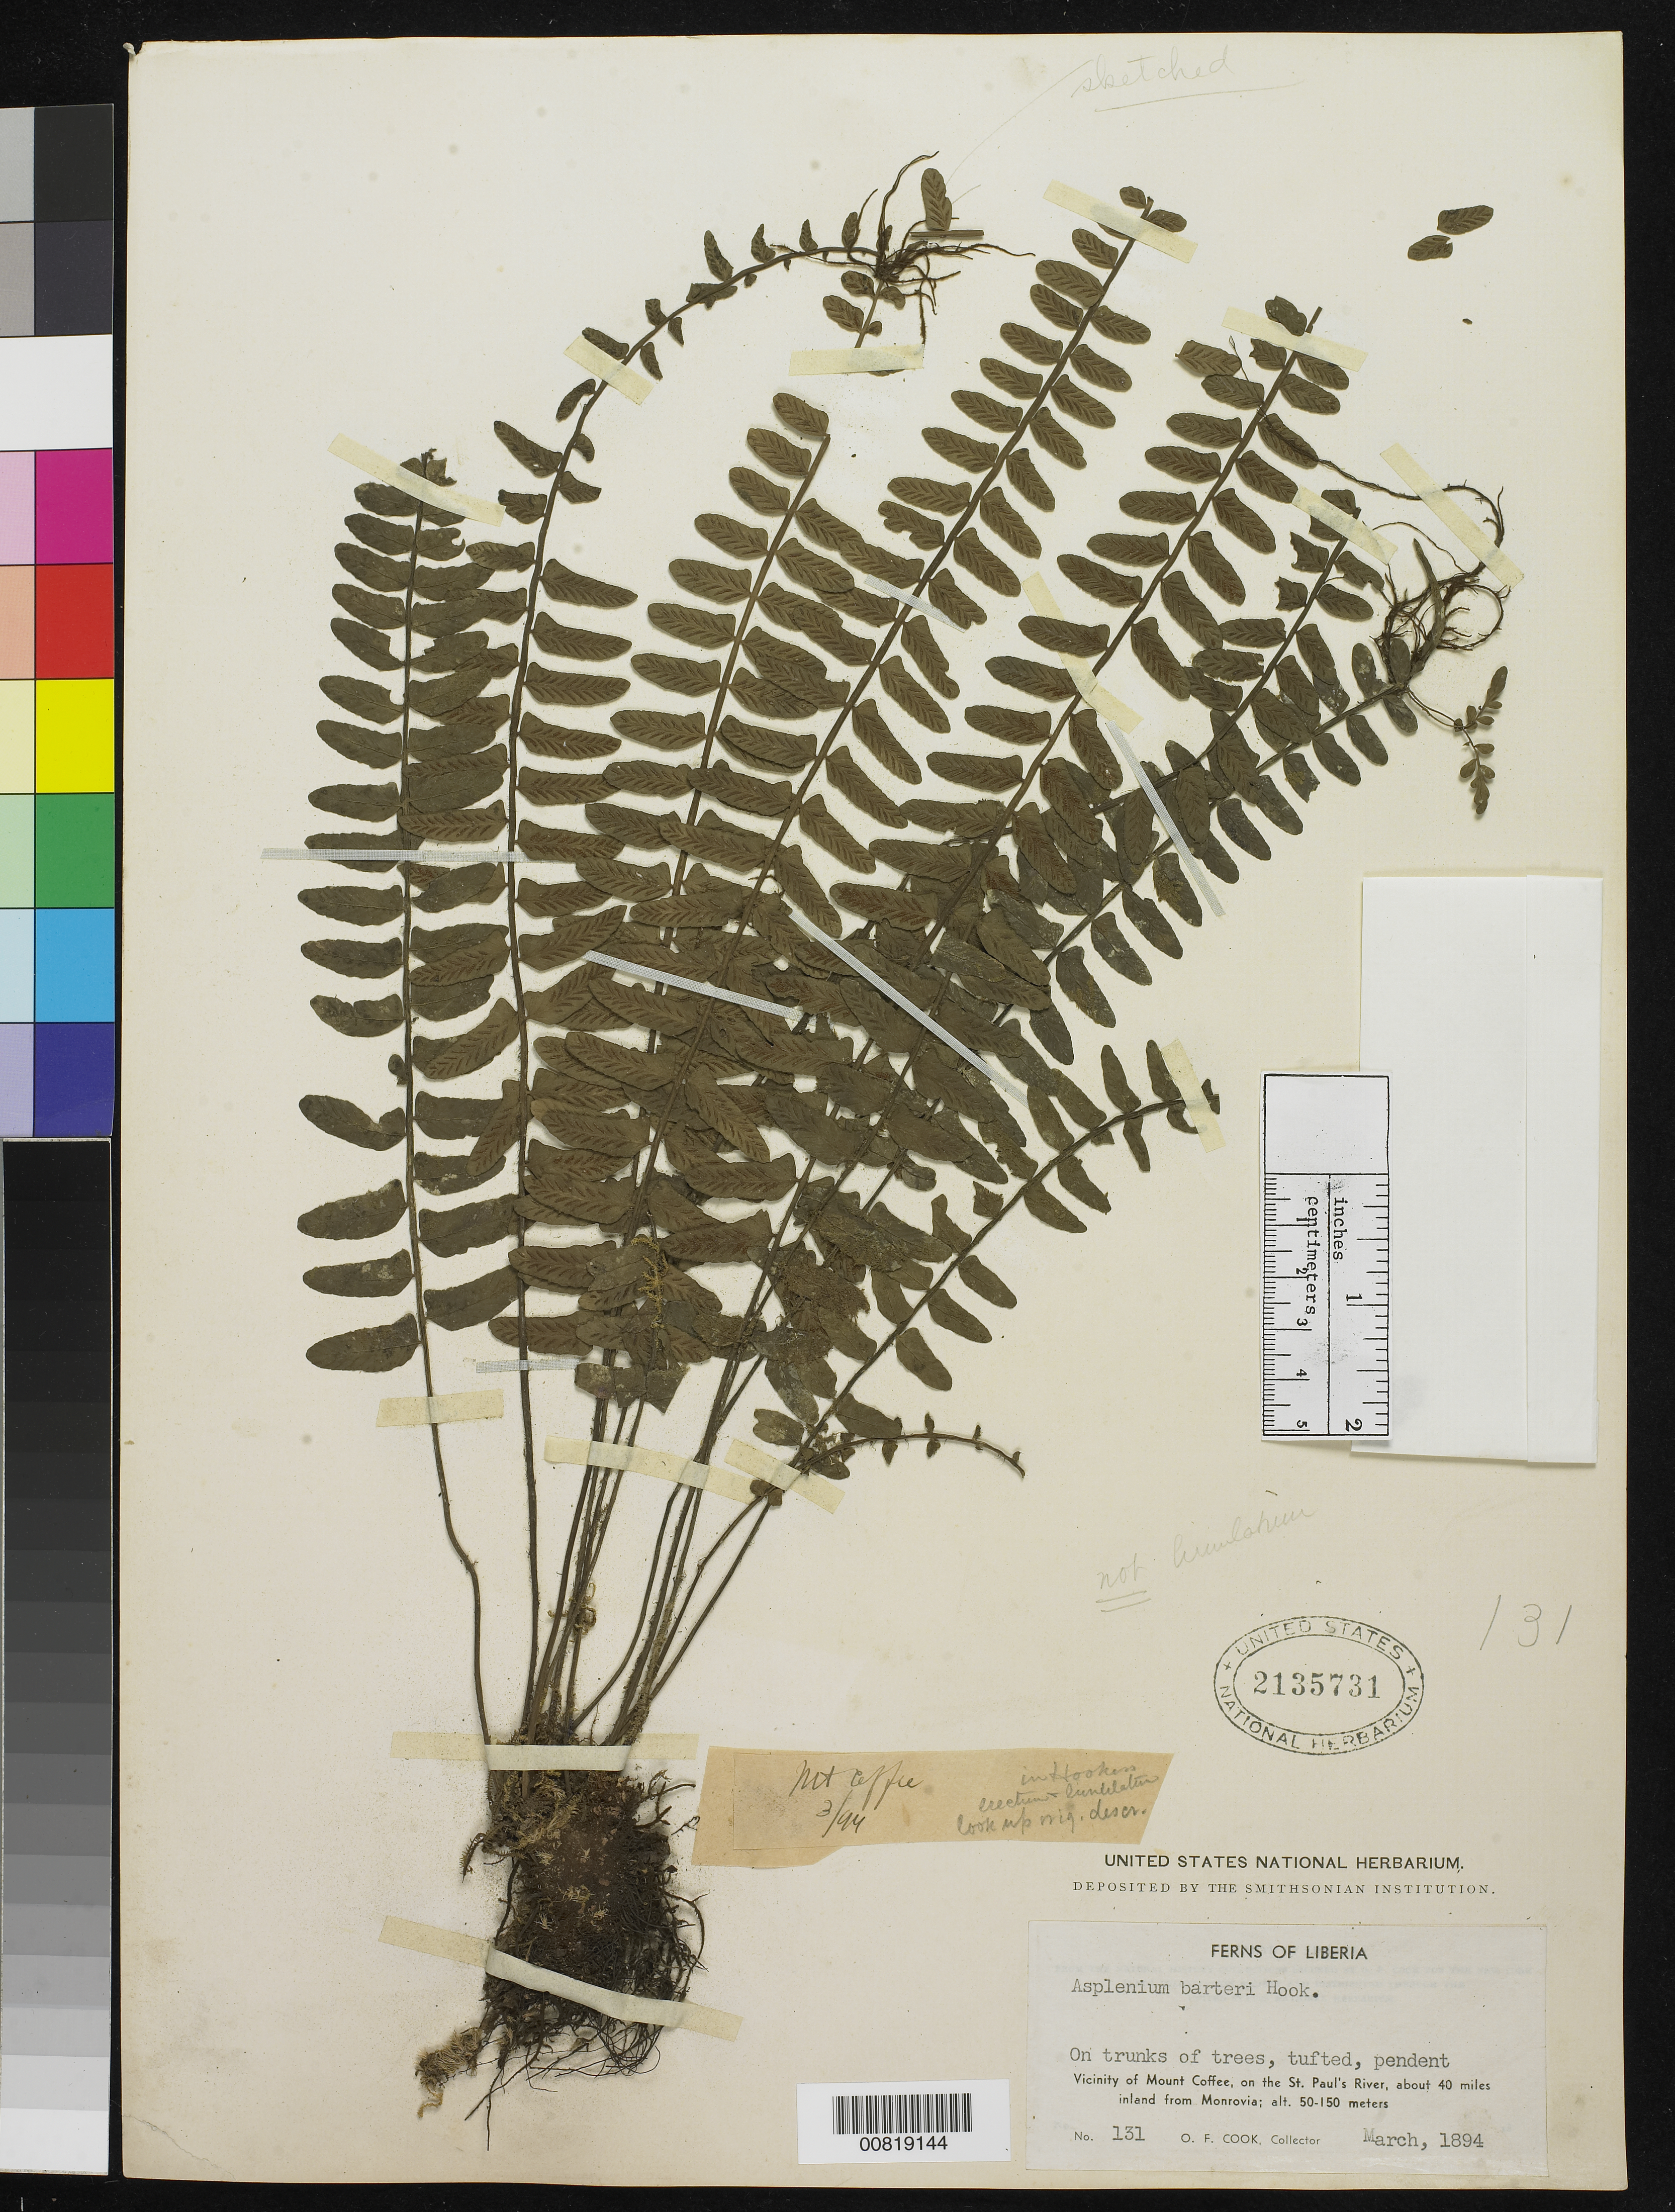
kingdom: Plantae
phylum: Tracheophyta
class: Polypodiopsida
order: Polypodiales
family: Aspleniaceae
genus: Asplenium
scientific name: Asplenium barteri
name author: Hook.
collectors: O. F. Cook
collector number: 131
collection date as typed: Mar 1894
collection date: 1894-03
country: Liberia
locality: Vicinity of Mount Coffee, on the St. Paul's River, about 40 miles inland from Monrovia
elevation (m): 50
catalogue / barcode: US 2135731